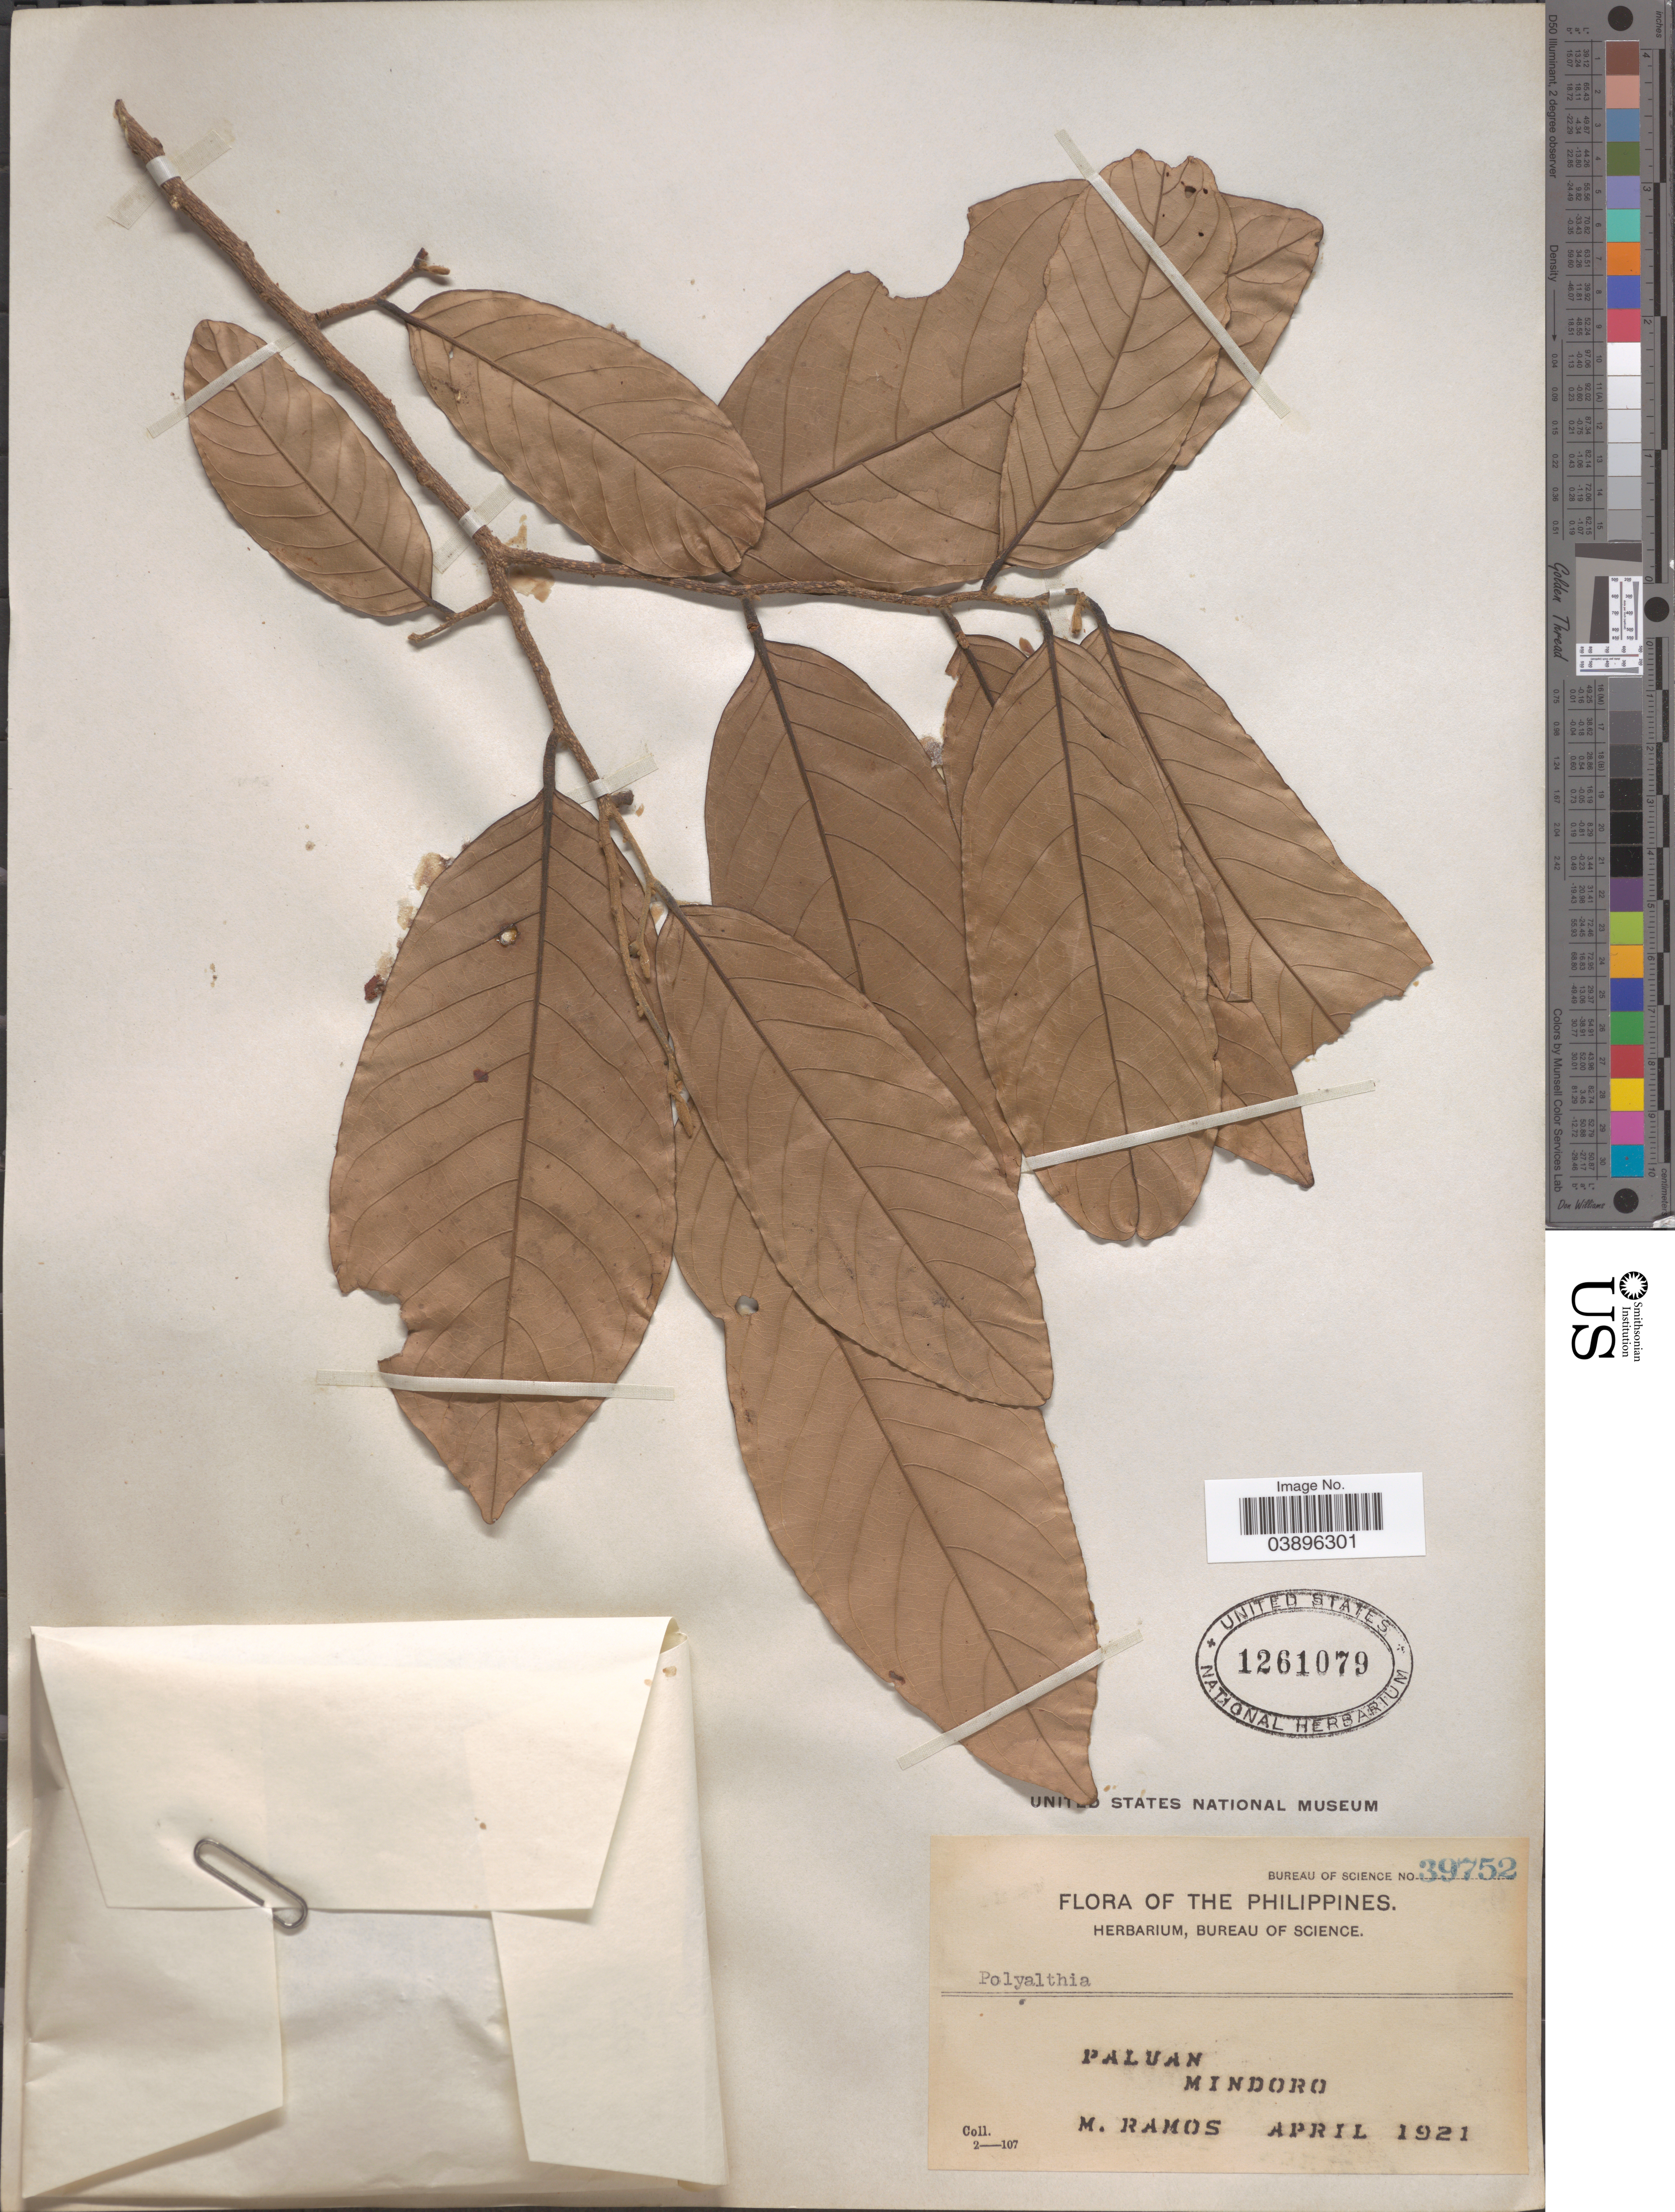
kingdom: Plantae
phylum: Tracheophyta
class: Magnoliopsida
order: Magnoliales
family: Annonaceae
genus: Polyalthia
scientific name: Polyalthia sp.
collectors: M. Ramos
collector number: Bureau of Science 39752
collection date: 1921-04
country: Philippines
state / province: Mimaropa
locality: Paluan. Mindoro.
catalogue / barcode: US 1261079